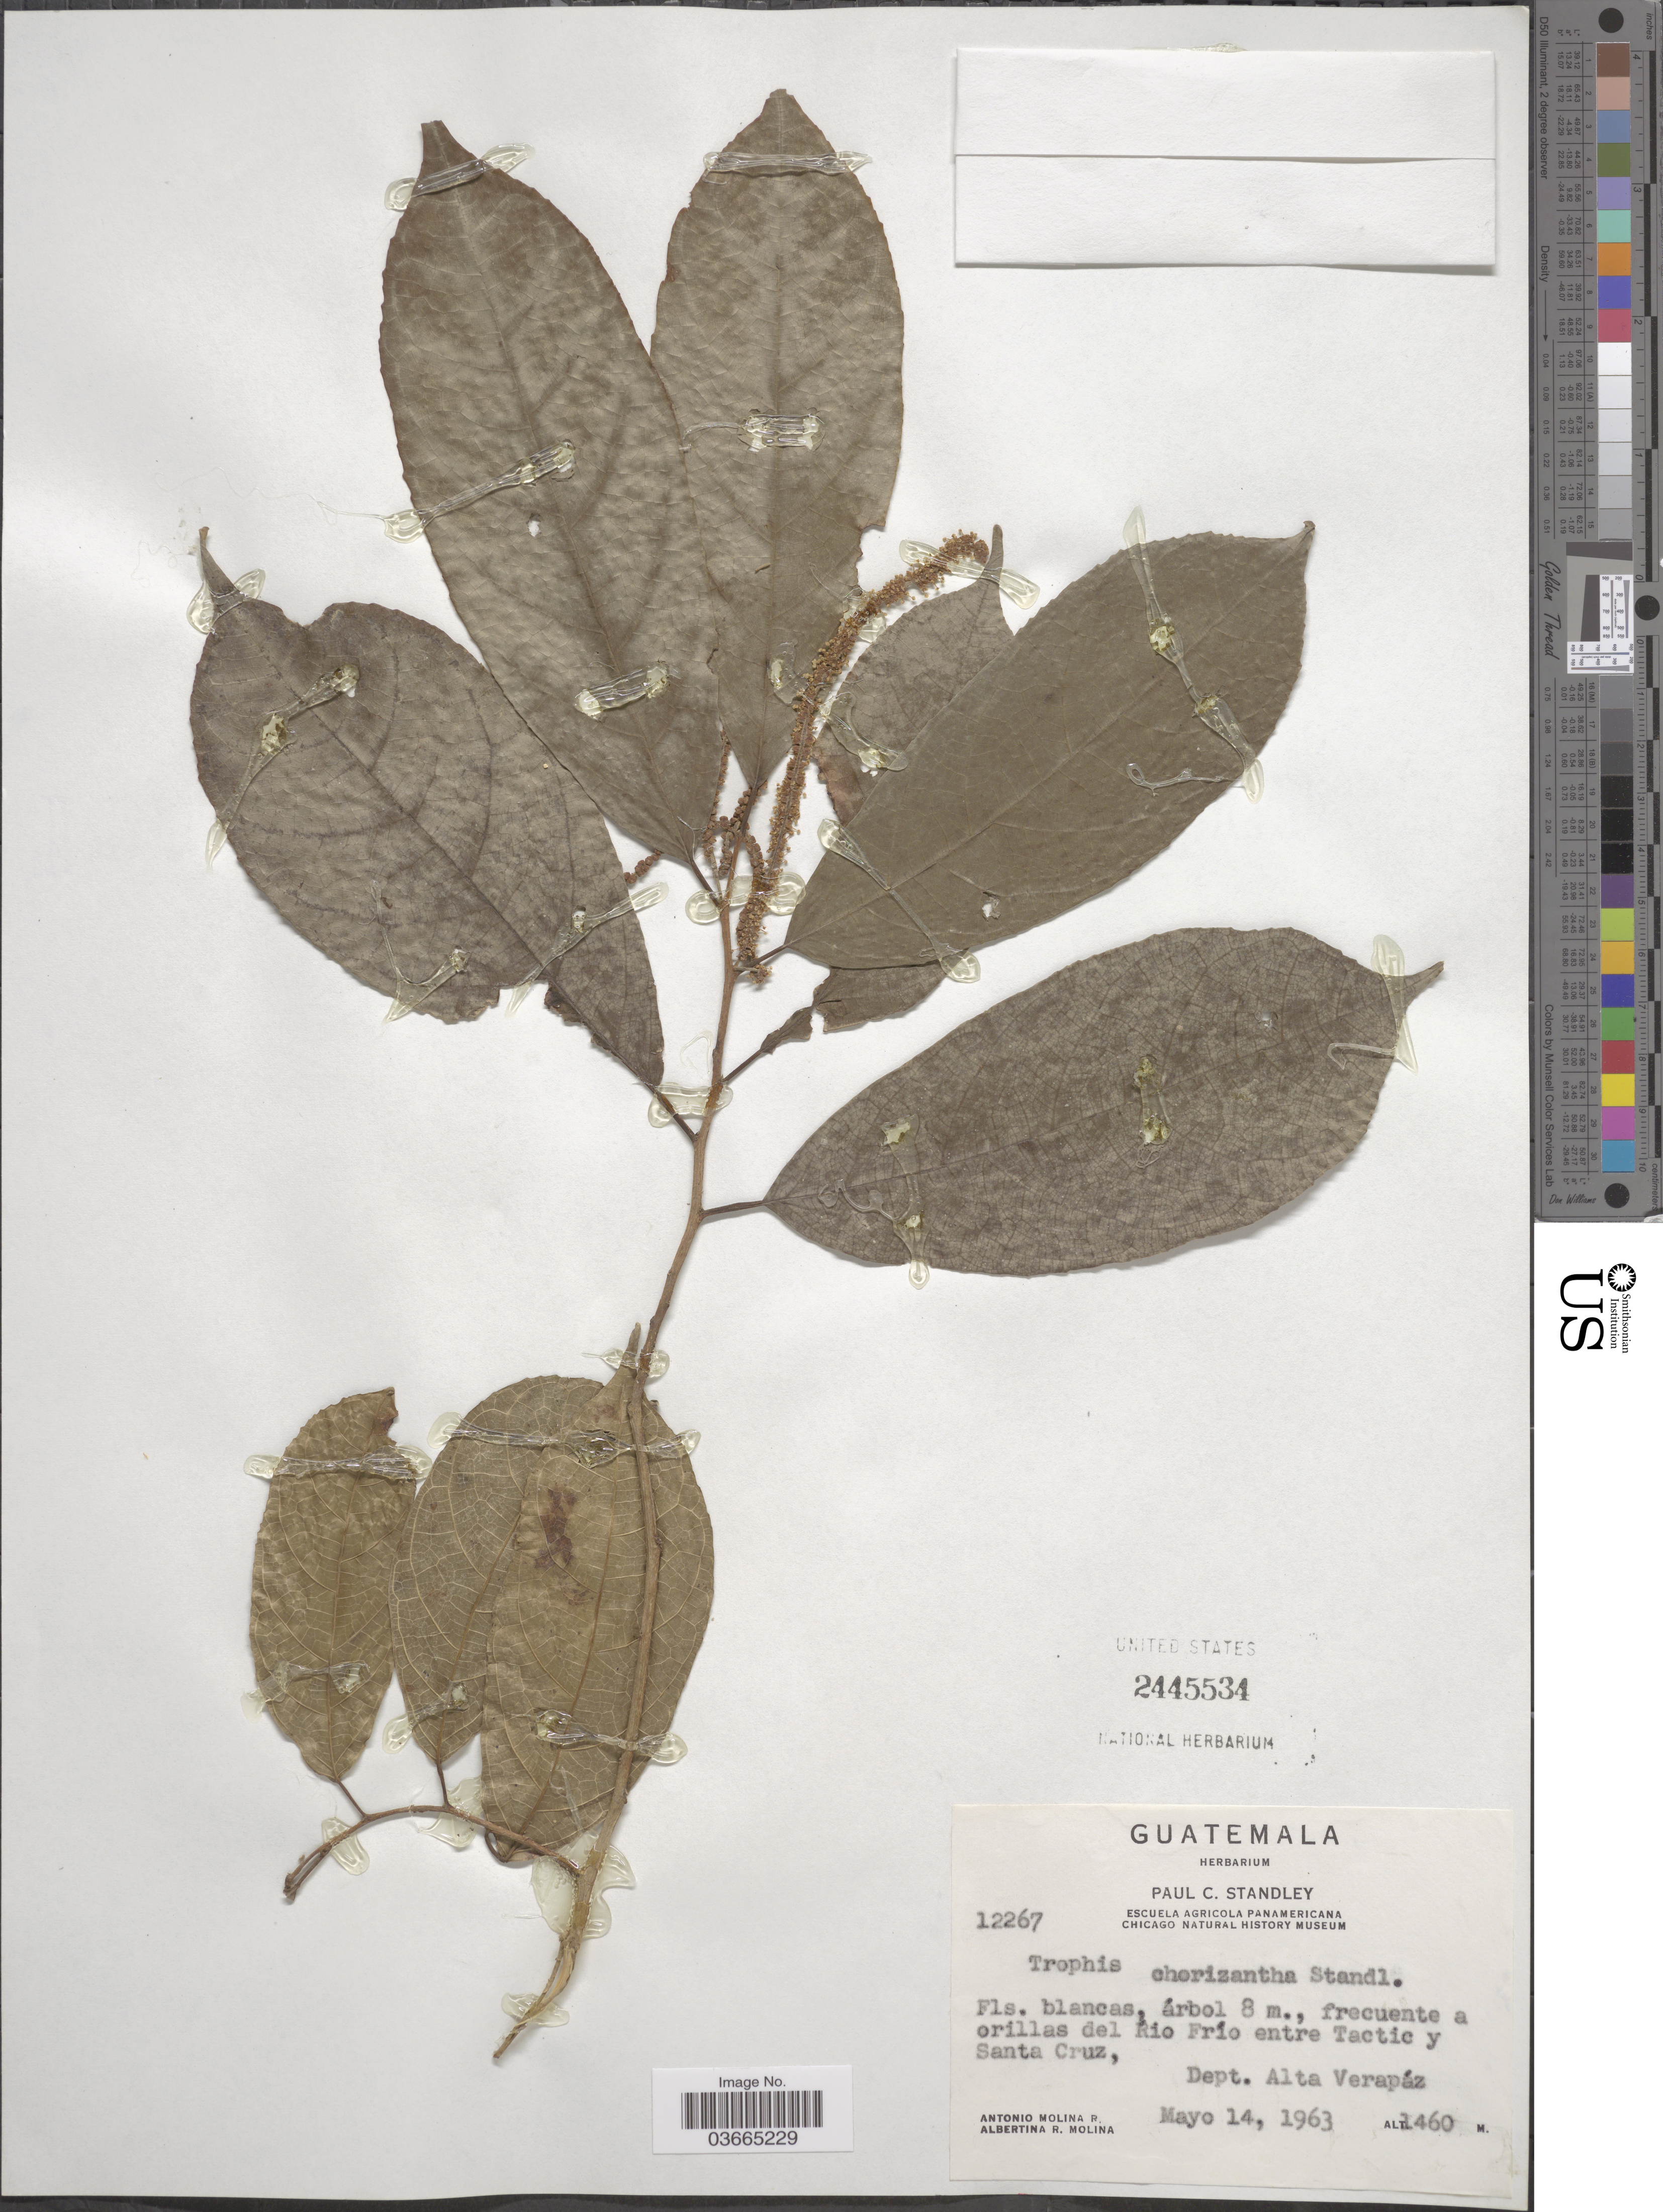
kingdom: Plantae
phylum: Tracheophyta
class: Magnoliopsida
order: Rosales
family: Moraceae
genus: Trophis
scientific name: Trophis mexicana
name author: (Liebm.) Bureau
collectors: A. Molina R. & A. R. Molina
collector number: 12267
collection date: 1963-05-14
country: Guatemala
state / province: Alta Verapaz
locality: A orillas del Rio Frío entre Tactic y Santa Cruz, Dept. Alta Verapáz.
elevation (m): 1460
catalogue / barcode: US 2445534